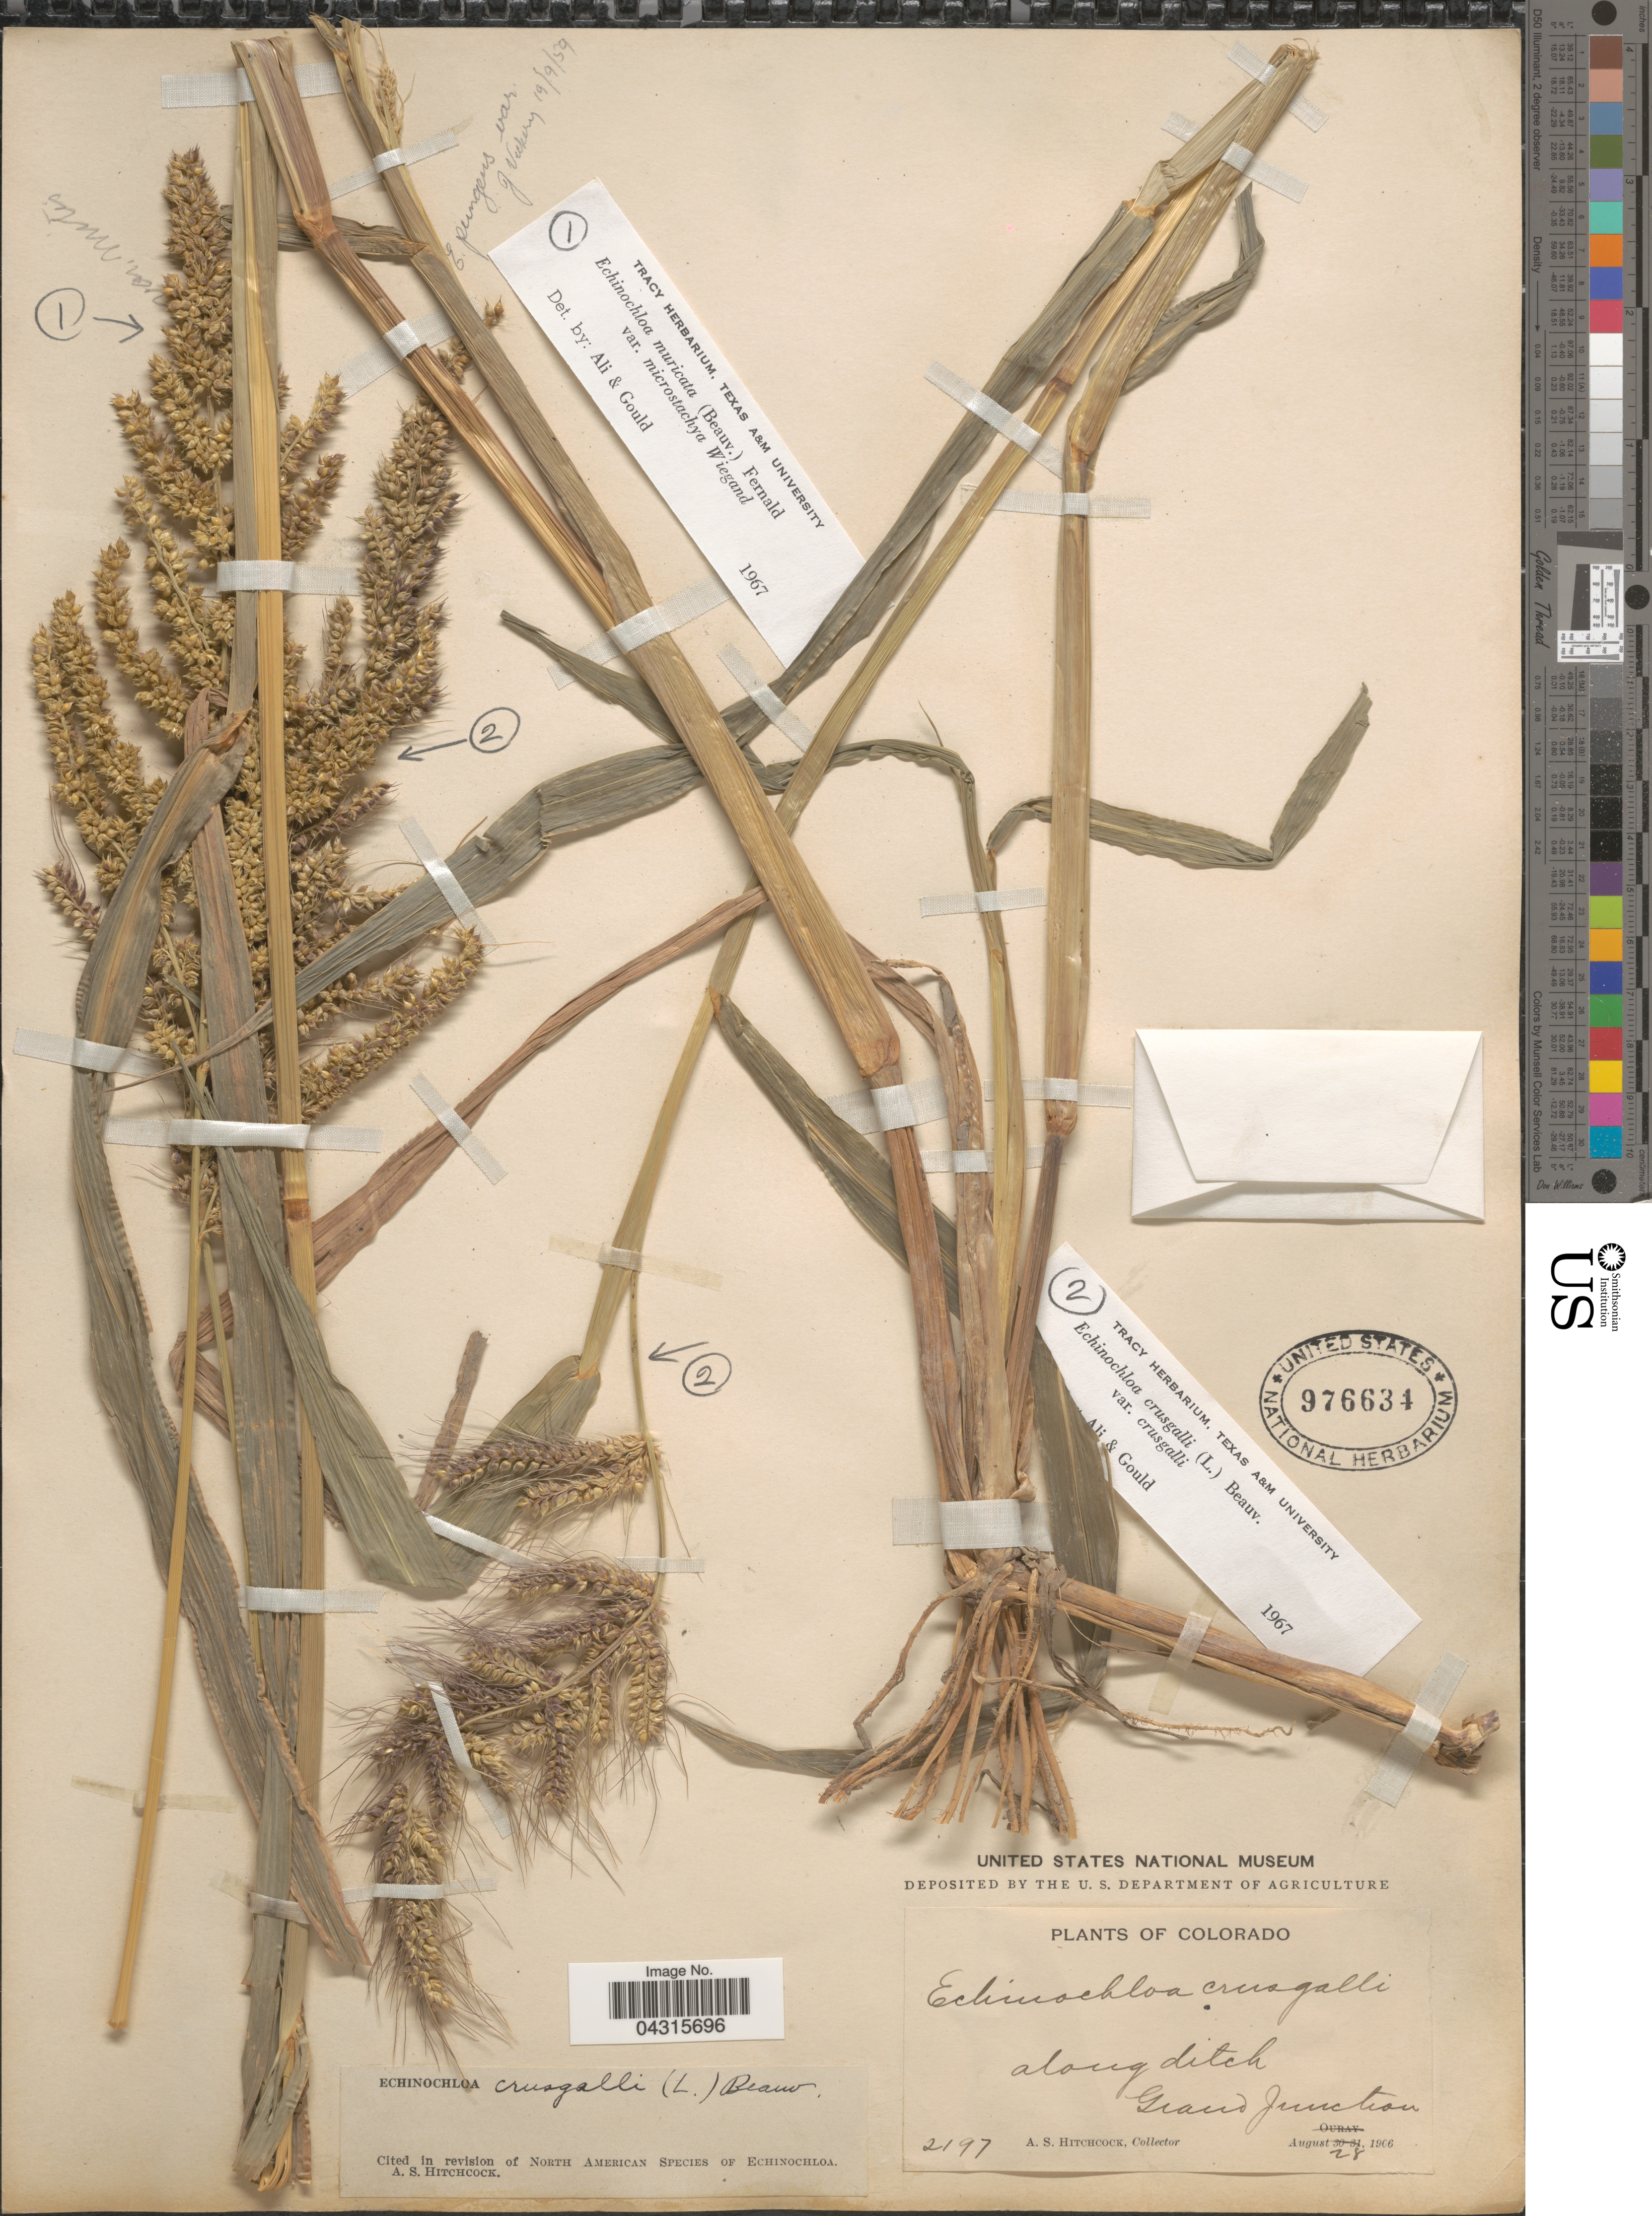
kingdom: Plantae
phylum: Tracheophyta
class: Liliopsida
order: Poales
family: Poaceae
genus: Echinochloa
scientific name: Echinochloa muricata var. microstachya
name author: Wiegand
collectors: A. S. Hitchcock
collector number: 2197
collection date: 1906-08-28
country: United States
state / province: Colorado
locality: Along ditch. Grand Junction.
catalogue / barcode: US 976634